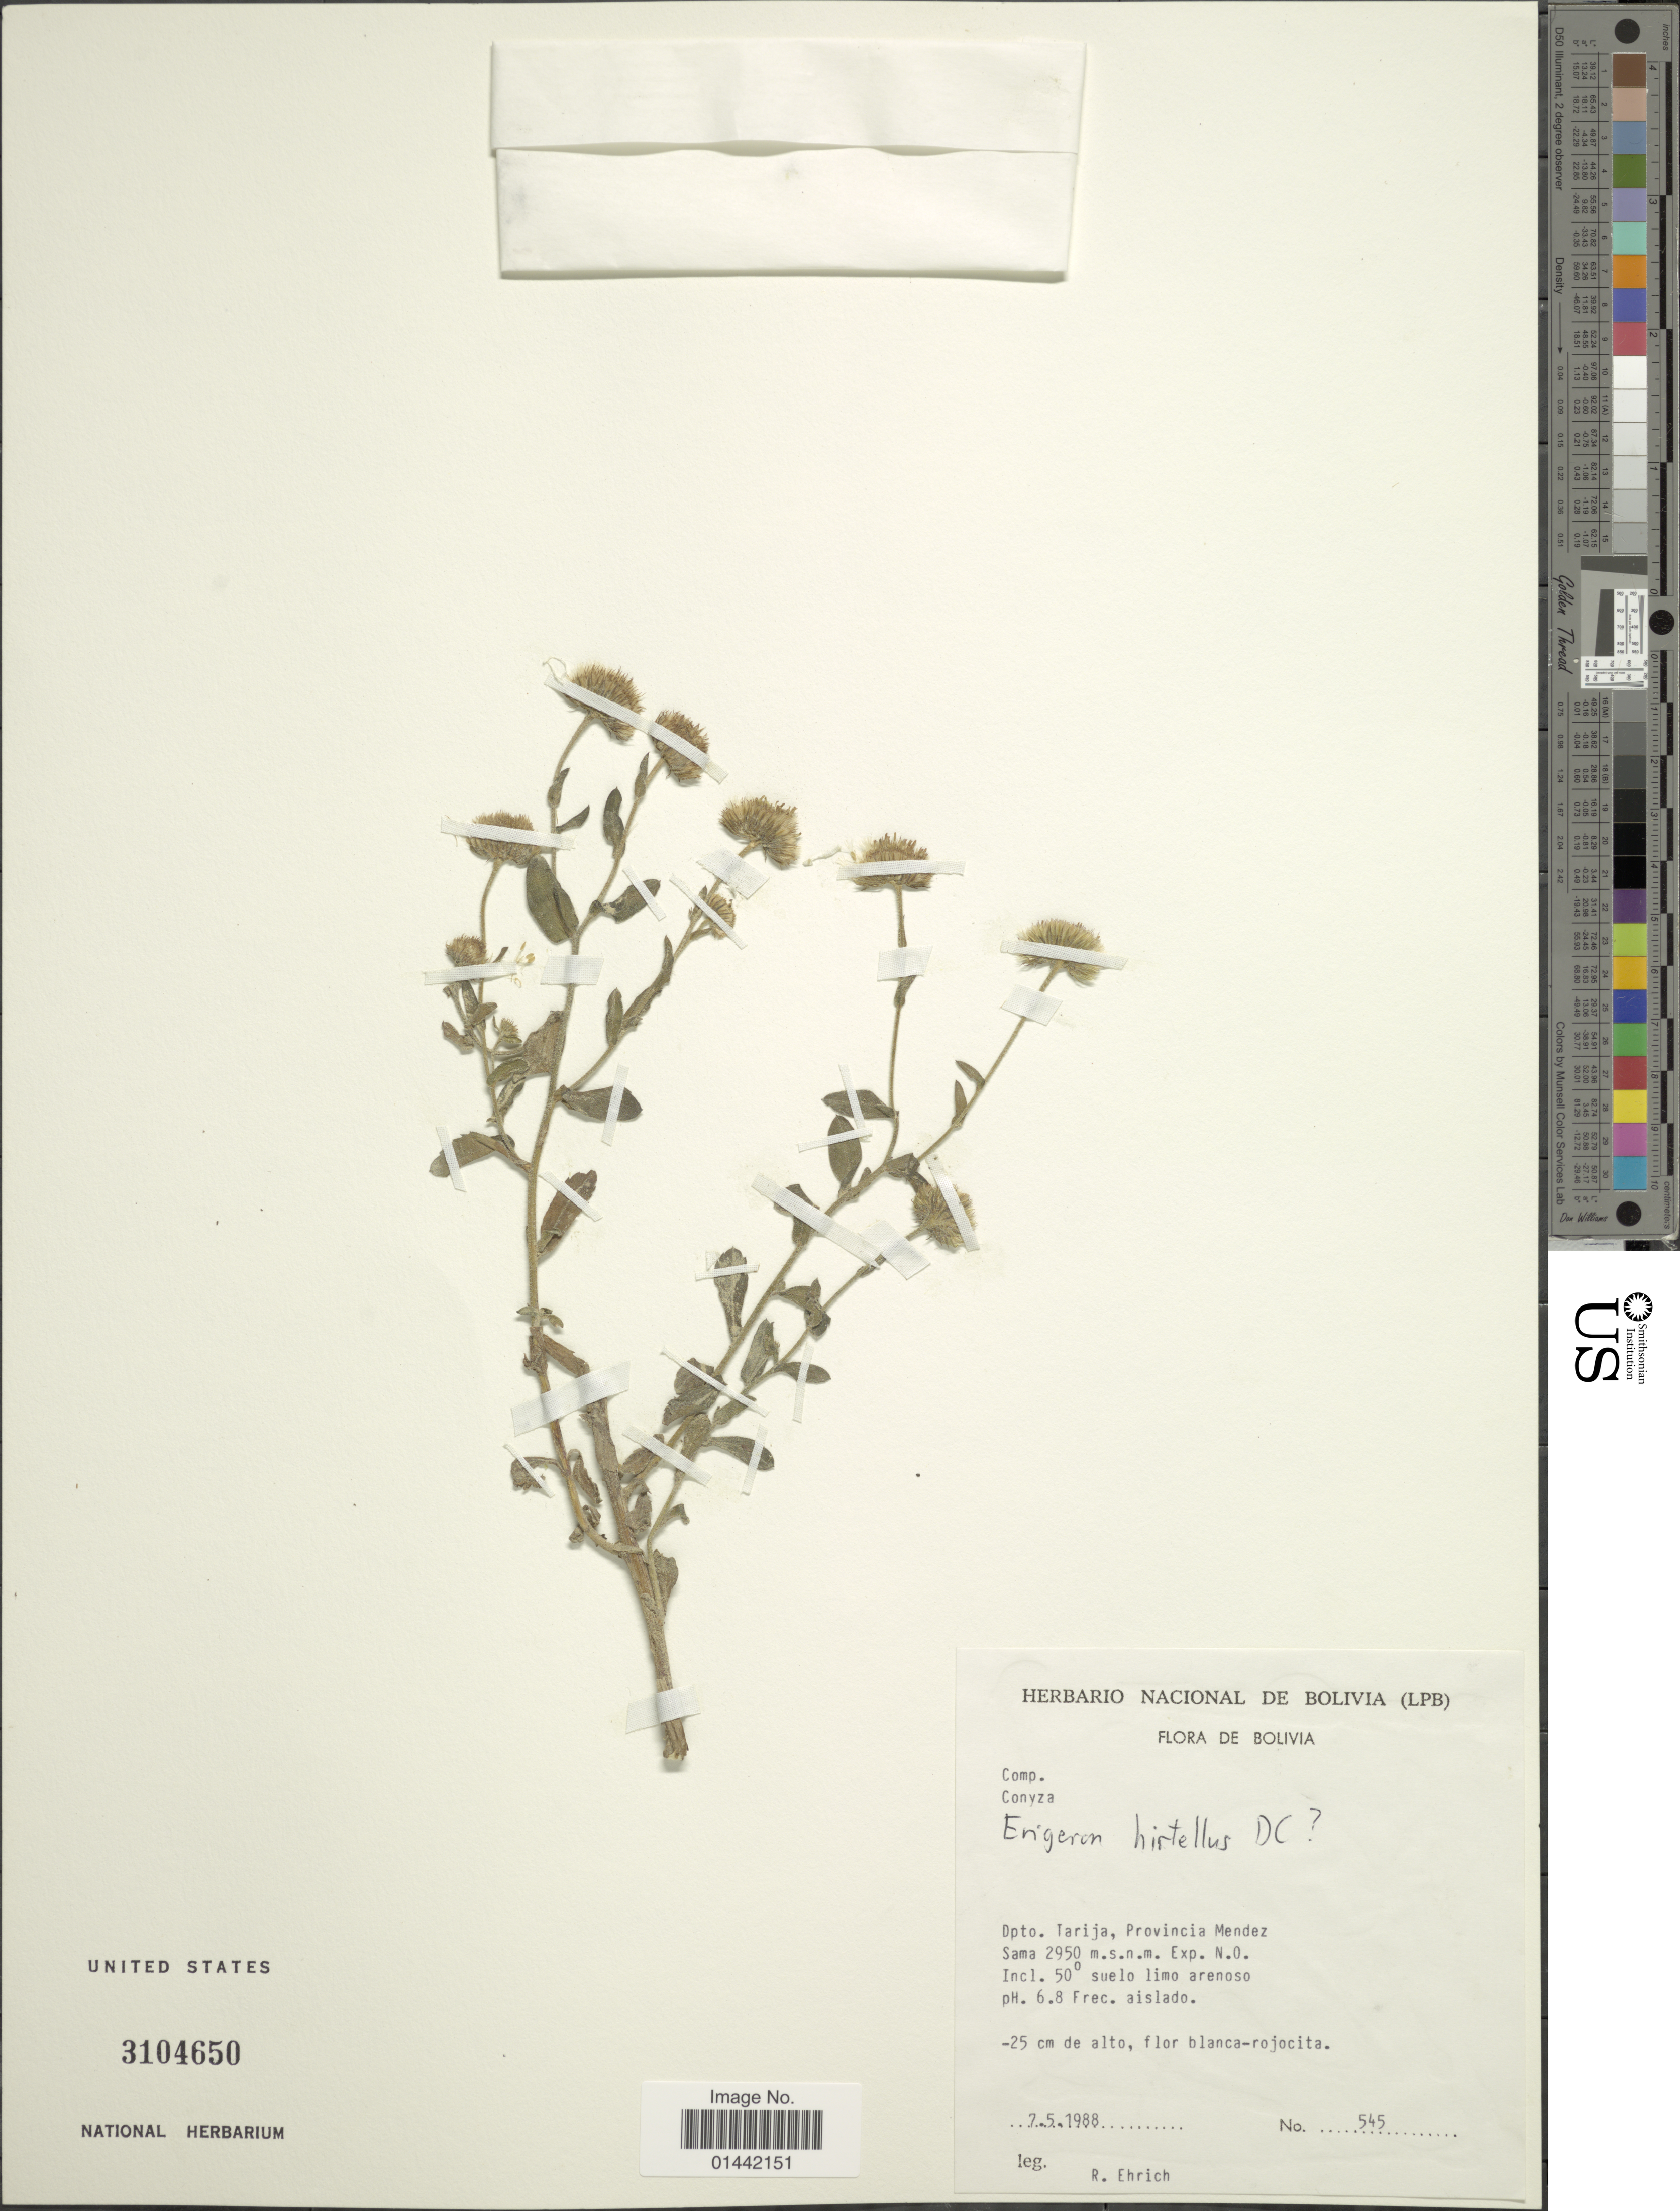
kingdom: Plantae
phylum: Tracheophyta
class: Magnoliopsida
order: Asterales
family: Asteraceae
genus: Erigeron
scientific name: Erigeron hirtellus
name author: DC.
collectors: R. Ehrich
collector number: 545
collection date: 1988-05-07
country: Bolivia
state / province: Tarija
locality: Provincia Mendez, Sama, Exp. N.O. Incl. 50° suelo limo arenoso pH. 6.8 Frec, aislado.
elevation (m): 2950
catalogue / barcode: US 3104650